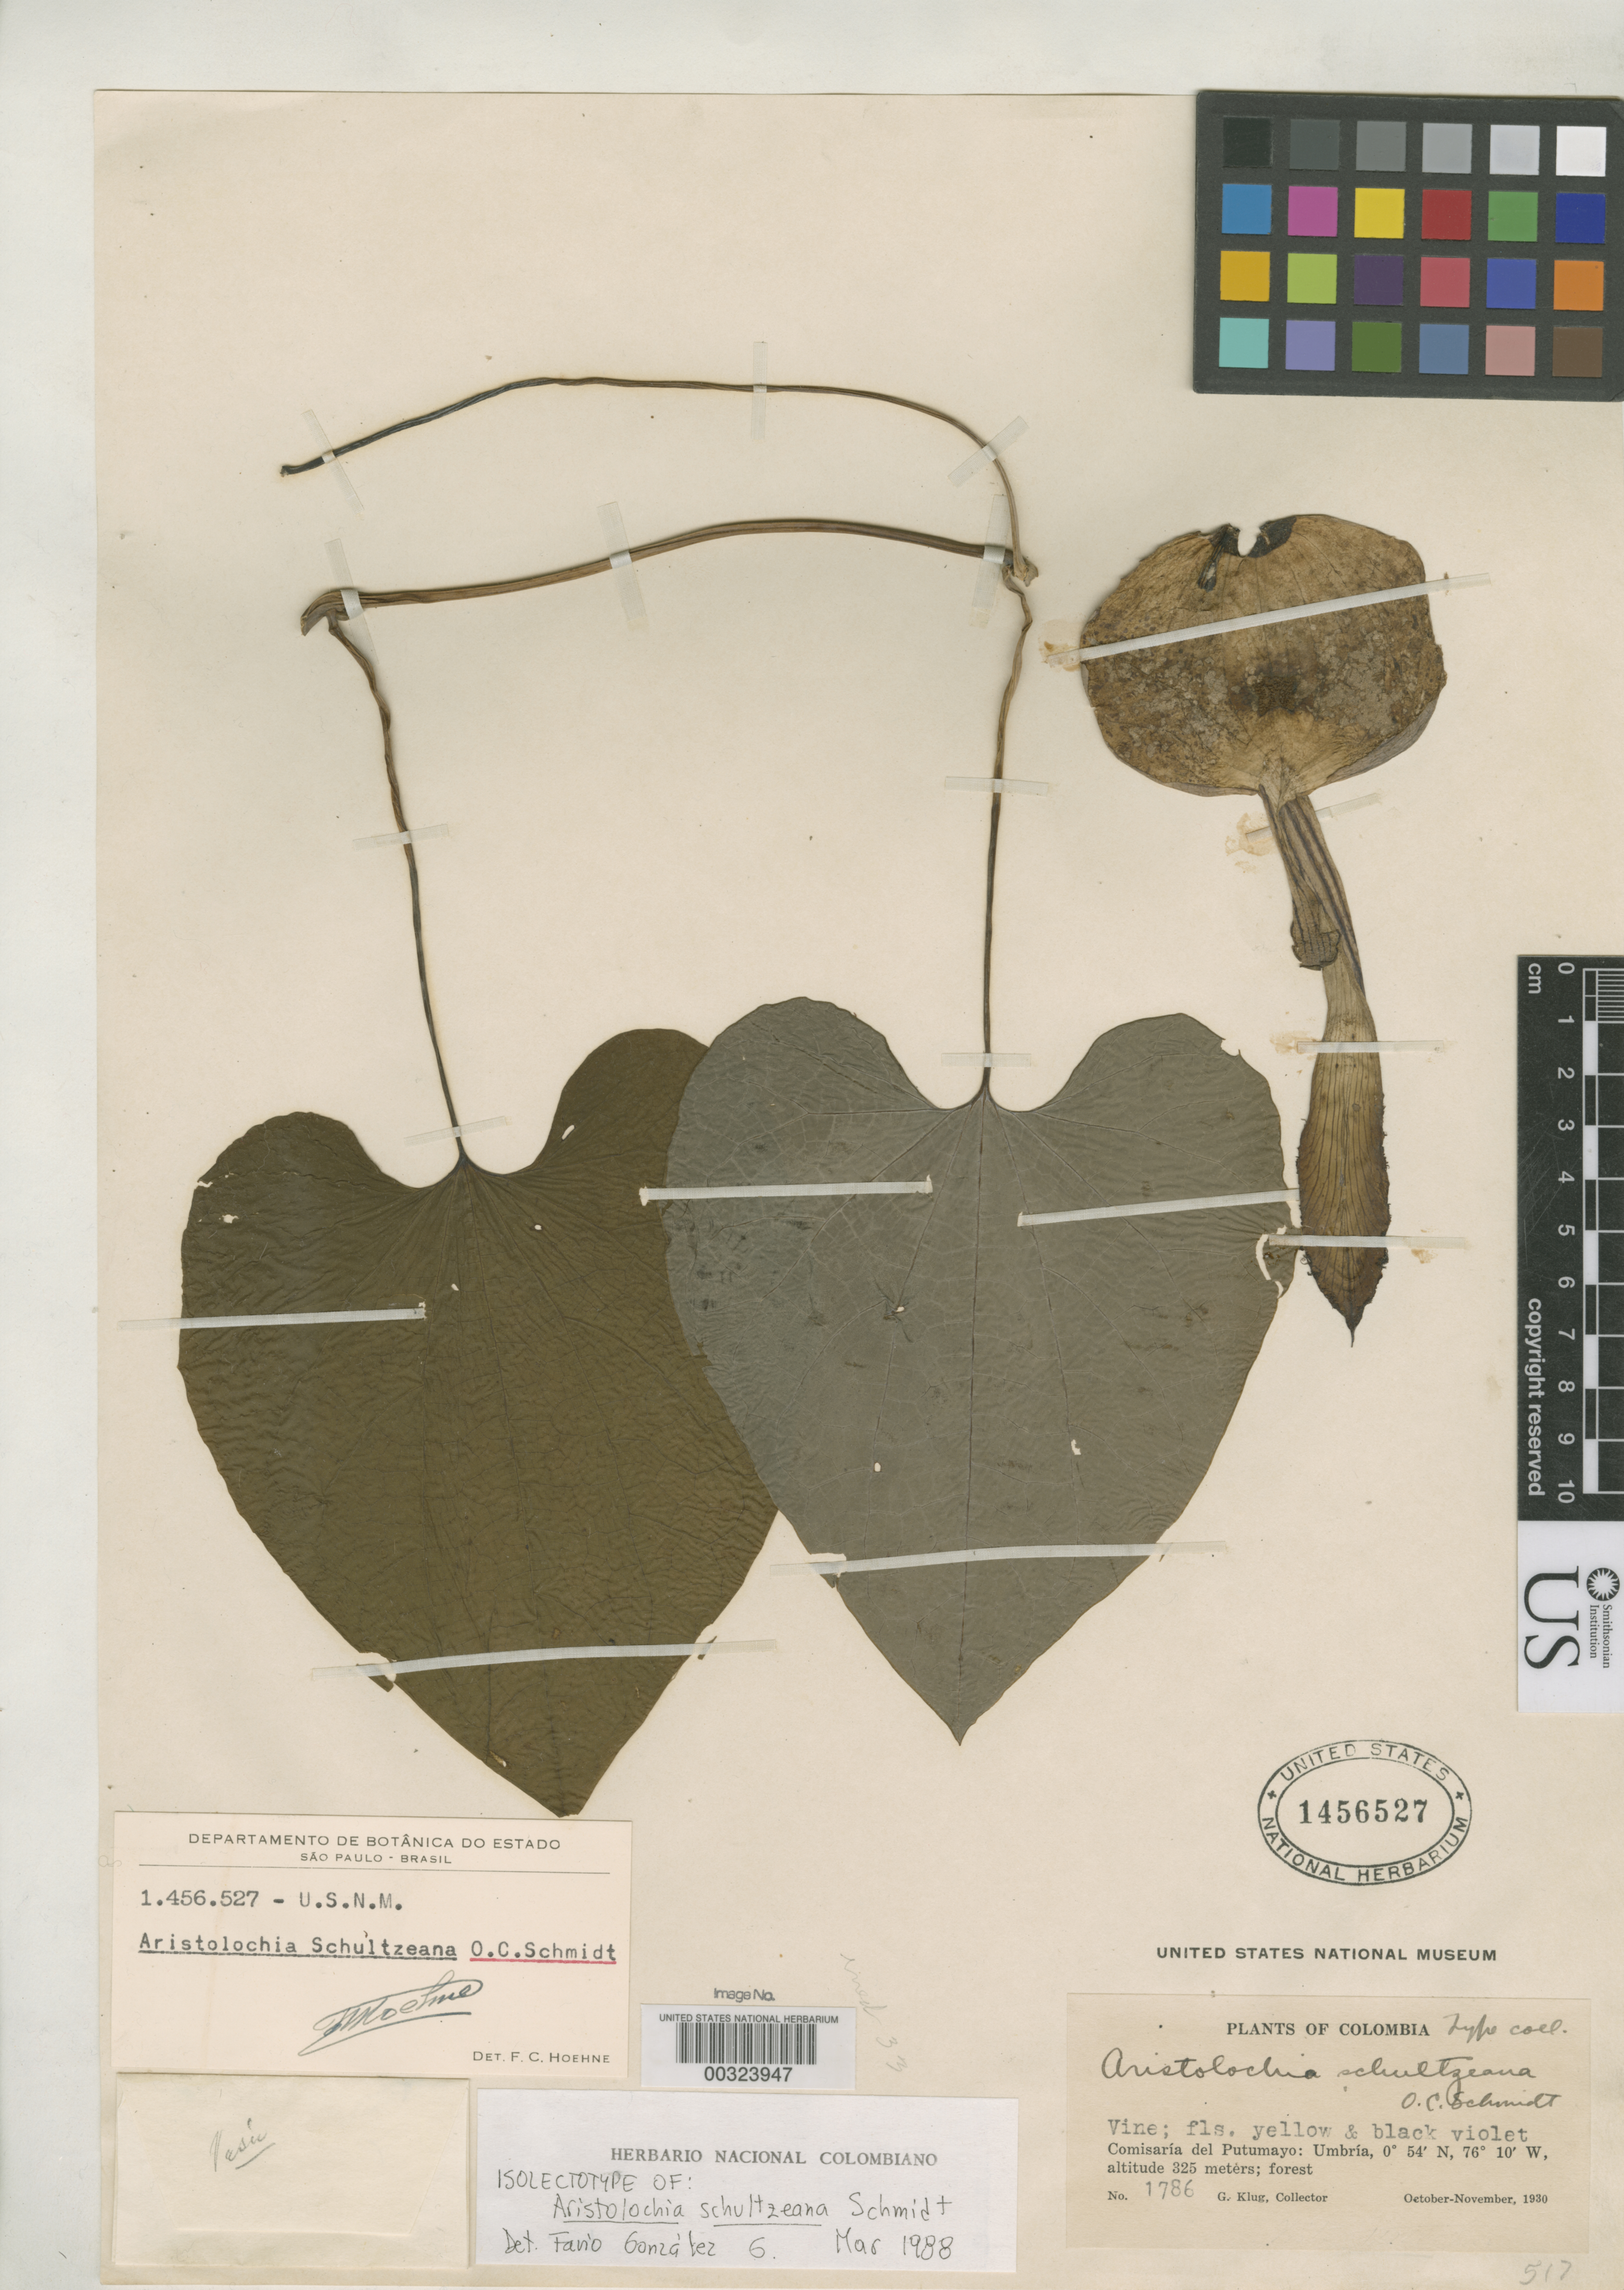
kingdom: Plantae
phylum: Tracheophyta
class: Magnoliopsida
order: Piperales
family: Aristolochiaceae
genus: Aristolochia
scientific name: Aristolochia schultzeana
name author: O.C. Schmidt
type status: Isolectotype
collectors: G. Klug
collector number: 1786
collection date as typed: Oct 1930 to -- Nov 1930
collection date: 1930-10/1930-11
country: Colombia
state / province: Putumayo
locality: Umbria.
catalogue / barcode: US 1456527